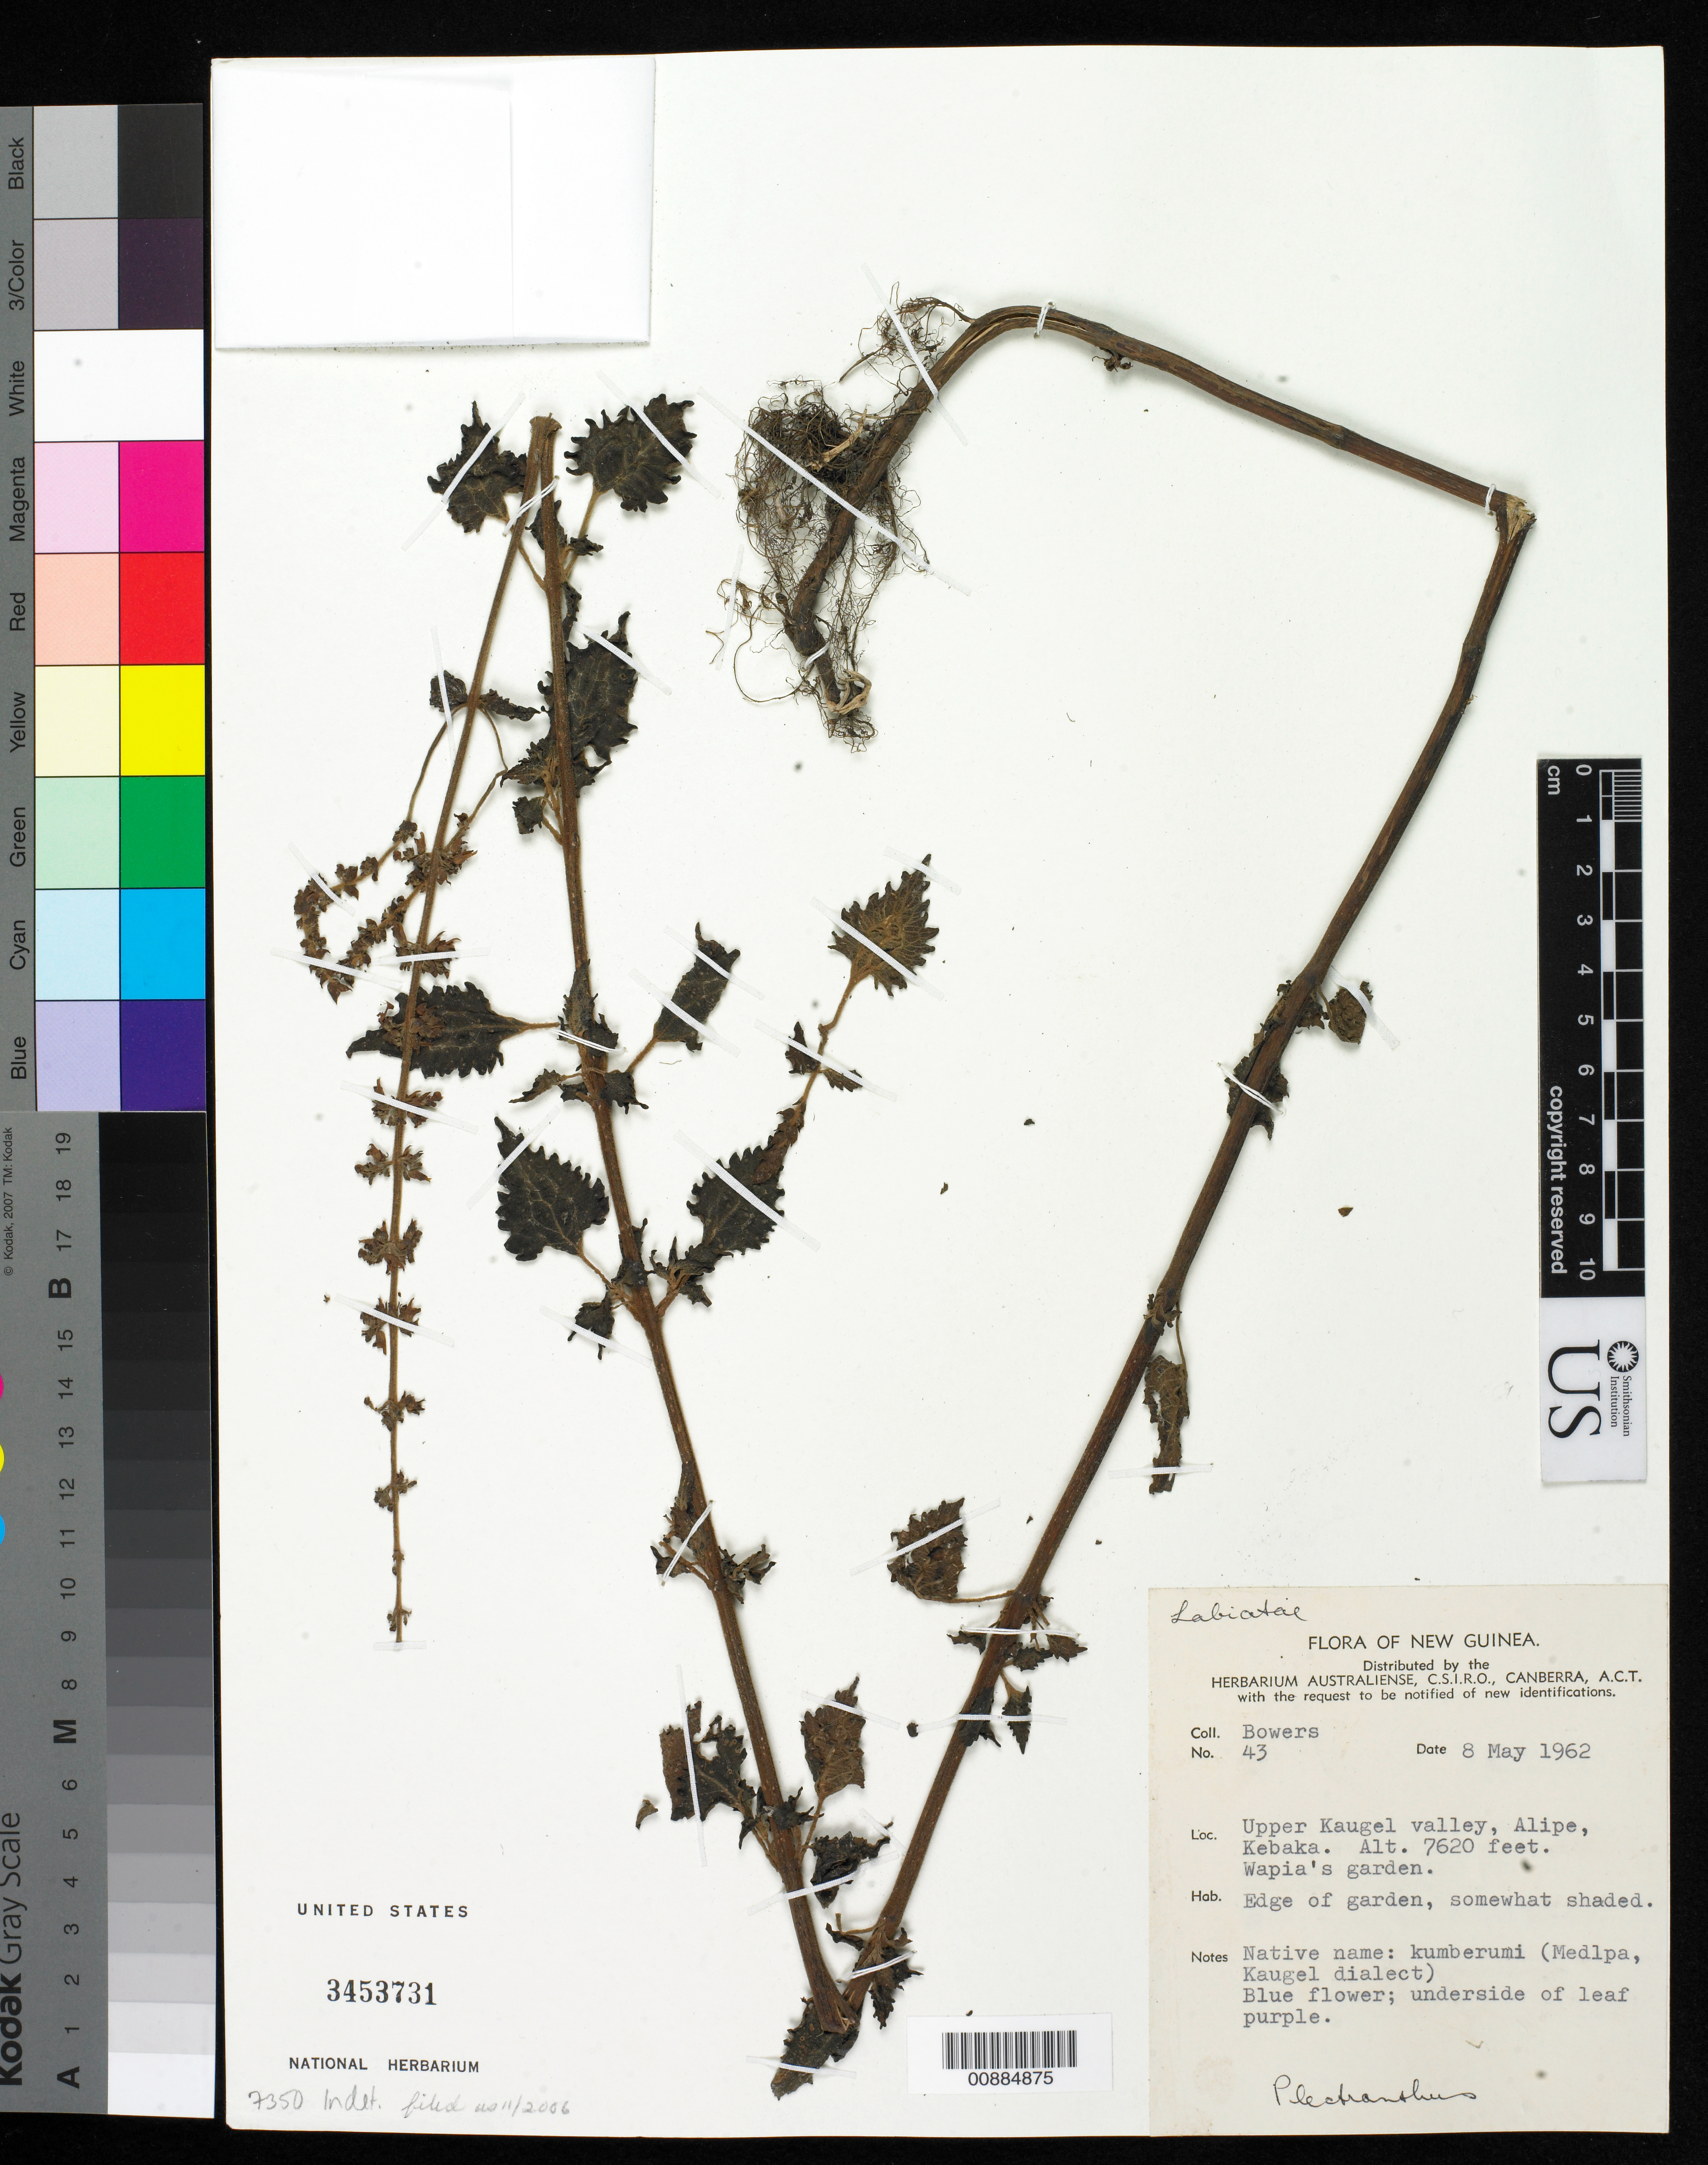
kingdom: Plantae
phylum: Tracheophyta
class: Magnoliopsida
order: Lamiales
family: Lamiaceae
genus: Plectranthus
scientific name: Plectranthus sp.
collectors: N. Bowers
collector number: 43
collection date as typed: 08 May 1962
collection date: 1962-05-08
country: Papua New Guinea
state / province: Western Highlands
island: New Guinea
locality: Upper Kaugel valley, Alipe, Kebaka.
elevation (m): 7620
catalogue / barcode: US 3453731